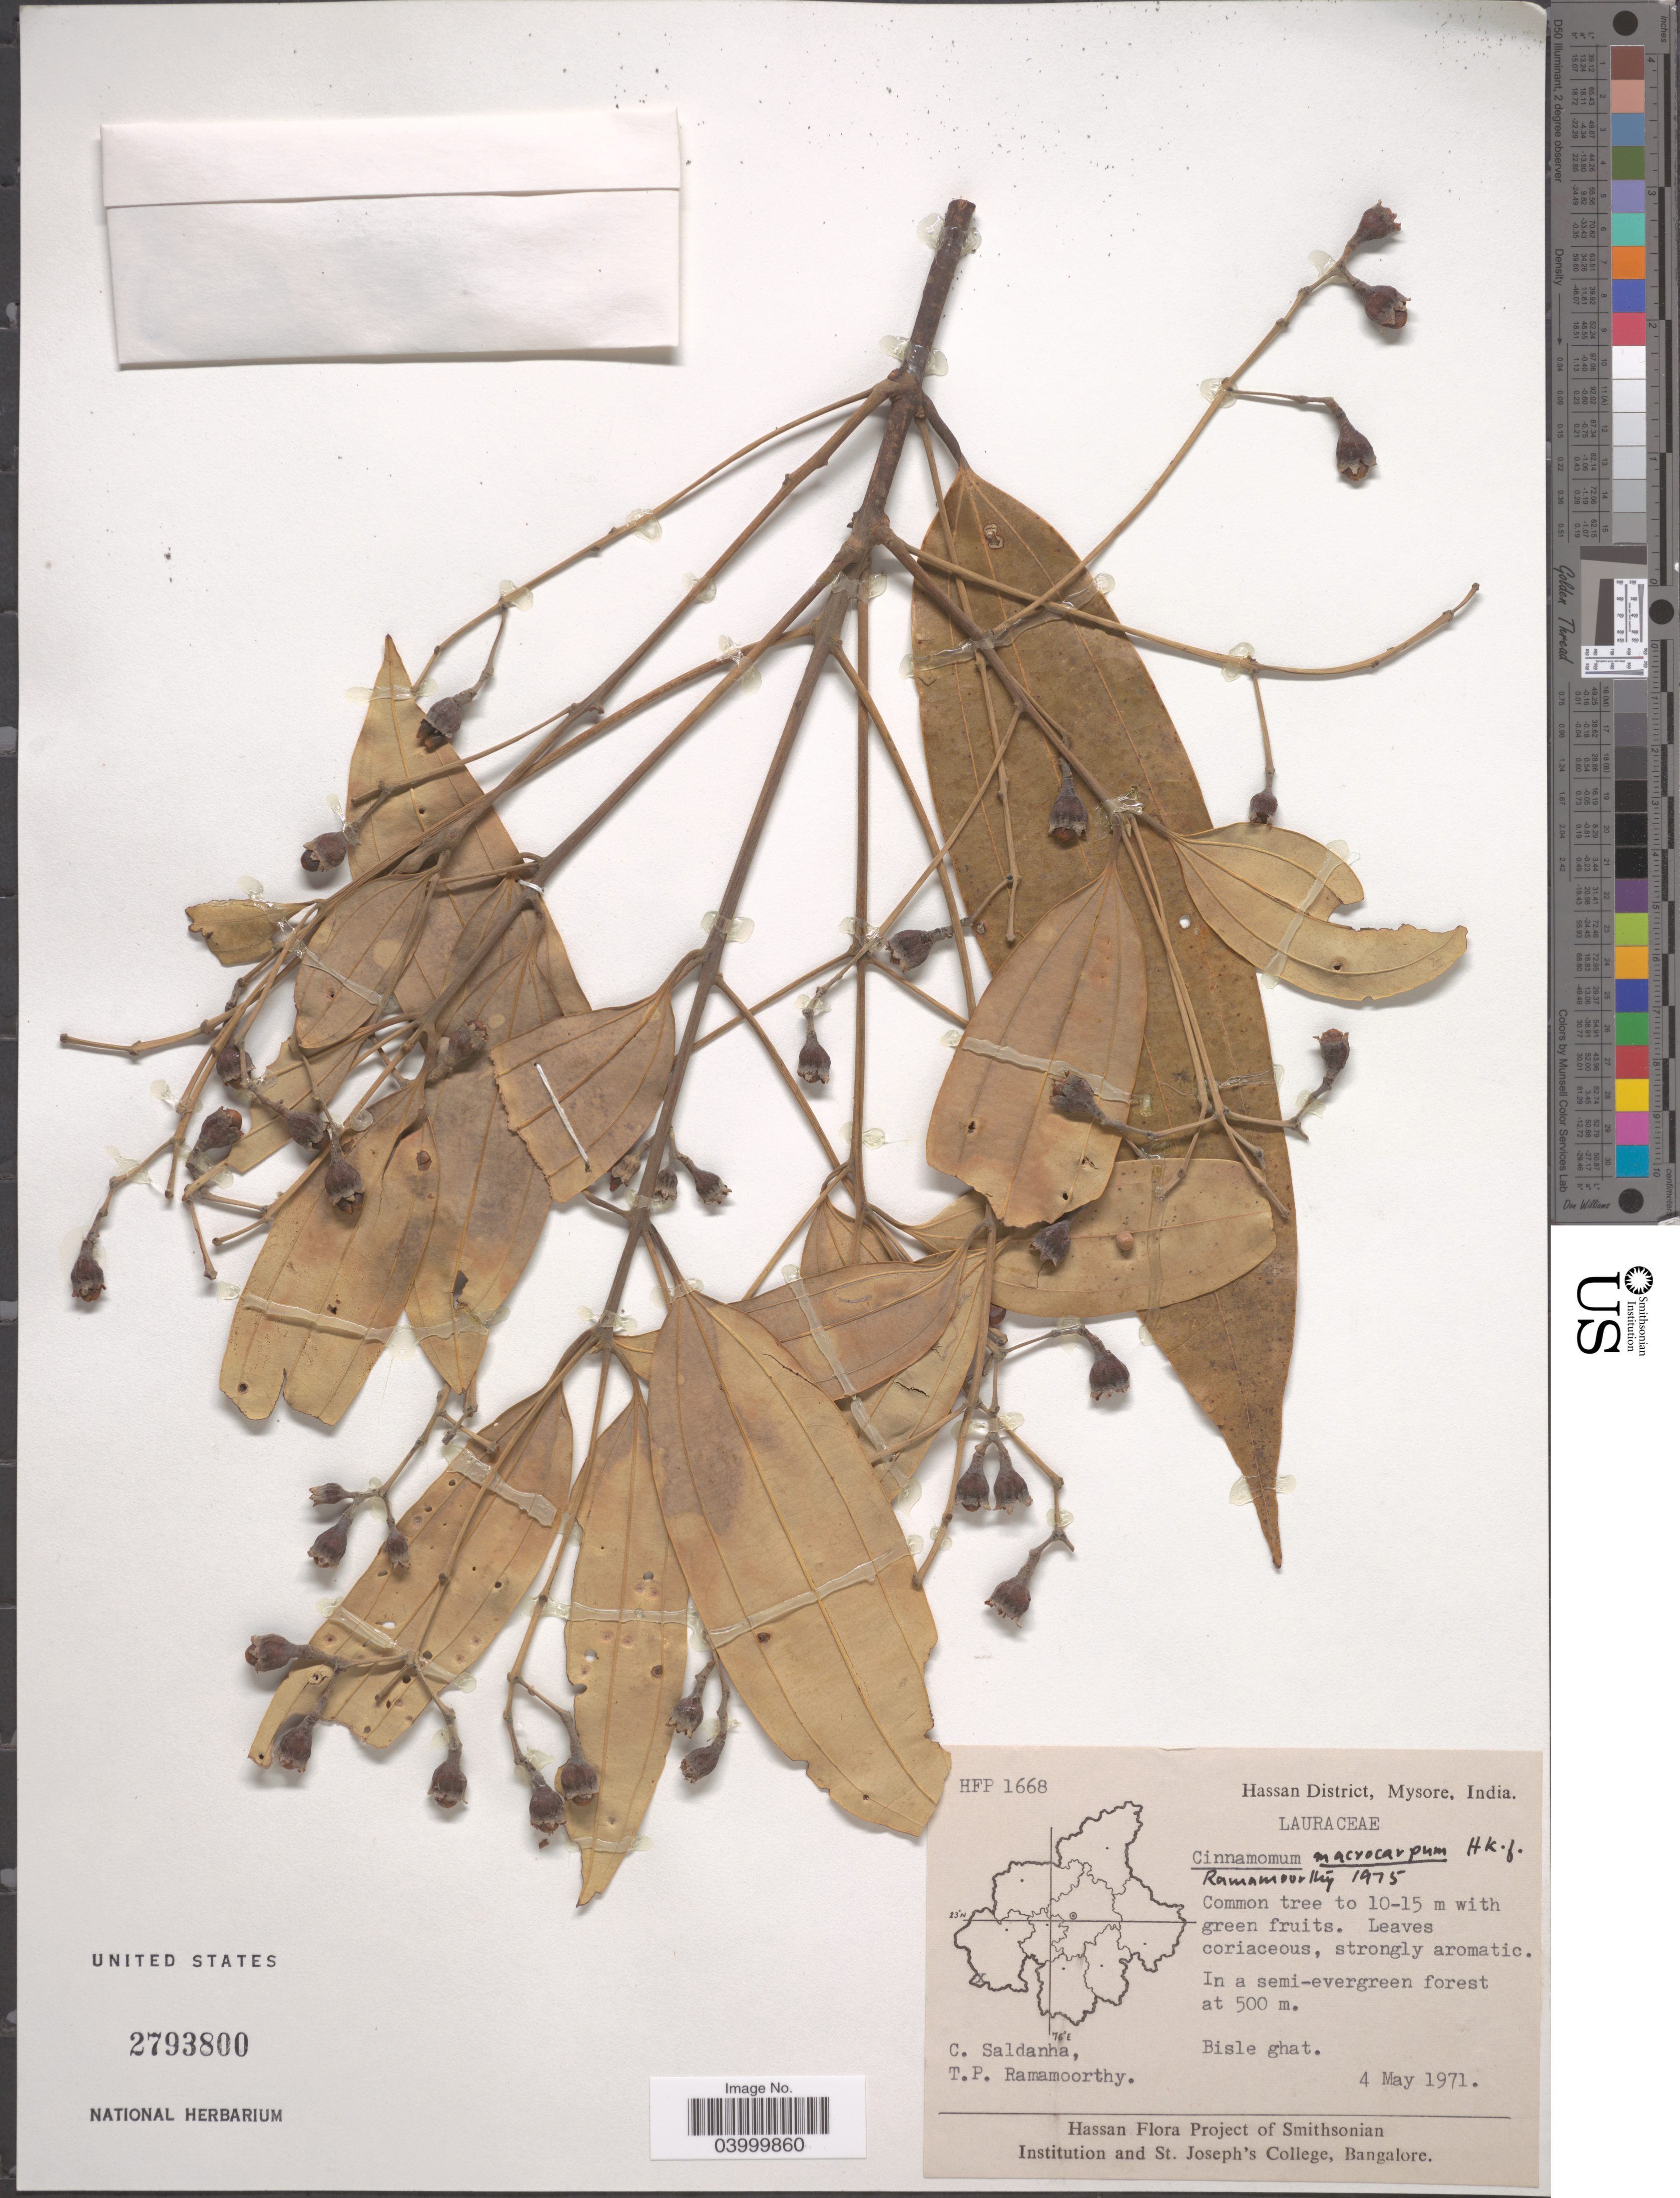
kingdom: Plantae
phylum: Tracheophyta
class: Magnoliopsida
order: Laurales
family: Lauraceae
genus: Cinnamomum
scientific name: Cinnamomum macrocarpum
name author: Hook. f.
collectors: C. Saldanha & T. P. Ramamoorthy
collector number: HFP 1668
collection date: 1971-05-04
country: India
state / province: Karnataka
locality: Hassan District, Mysore. Bisle ghat.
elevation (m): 500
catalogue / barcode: US 2793800